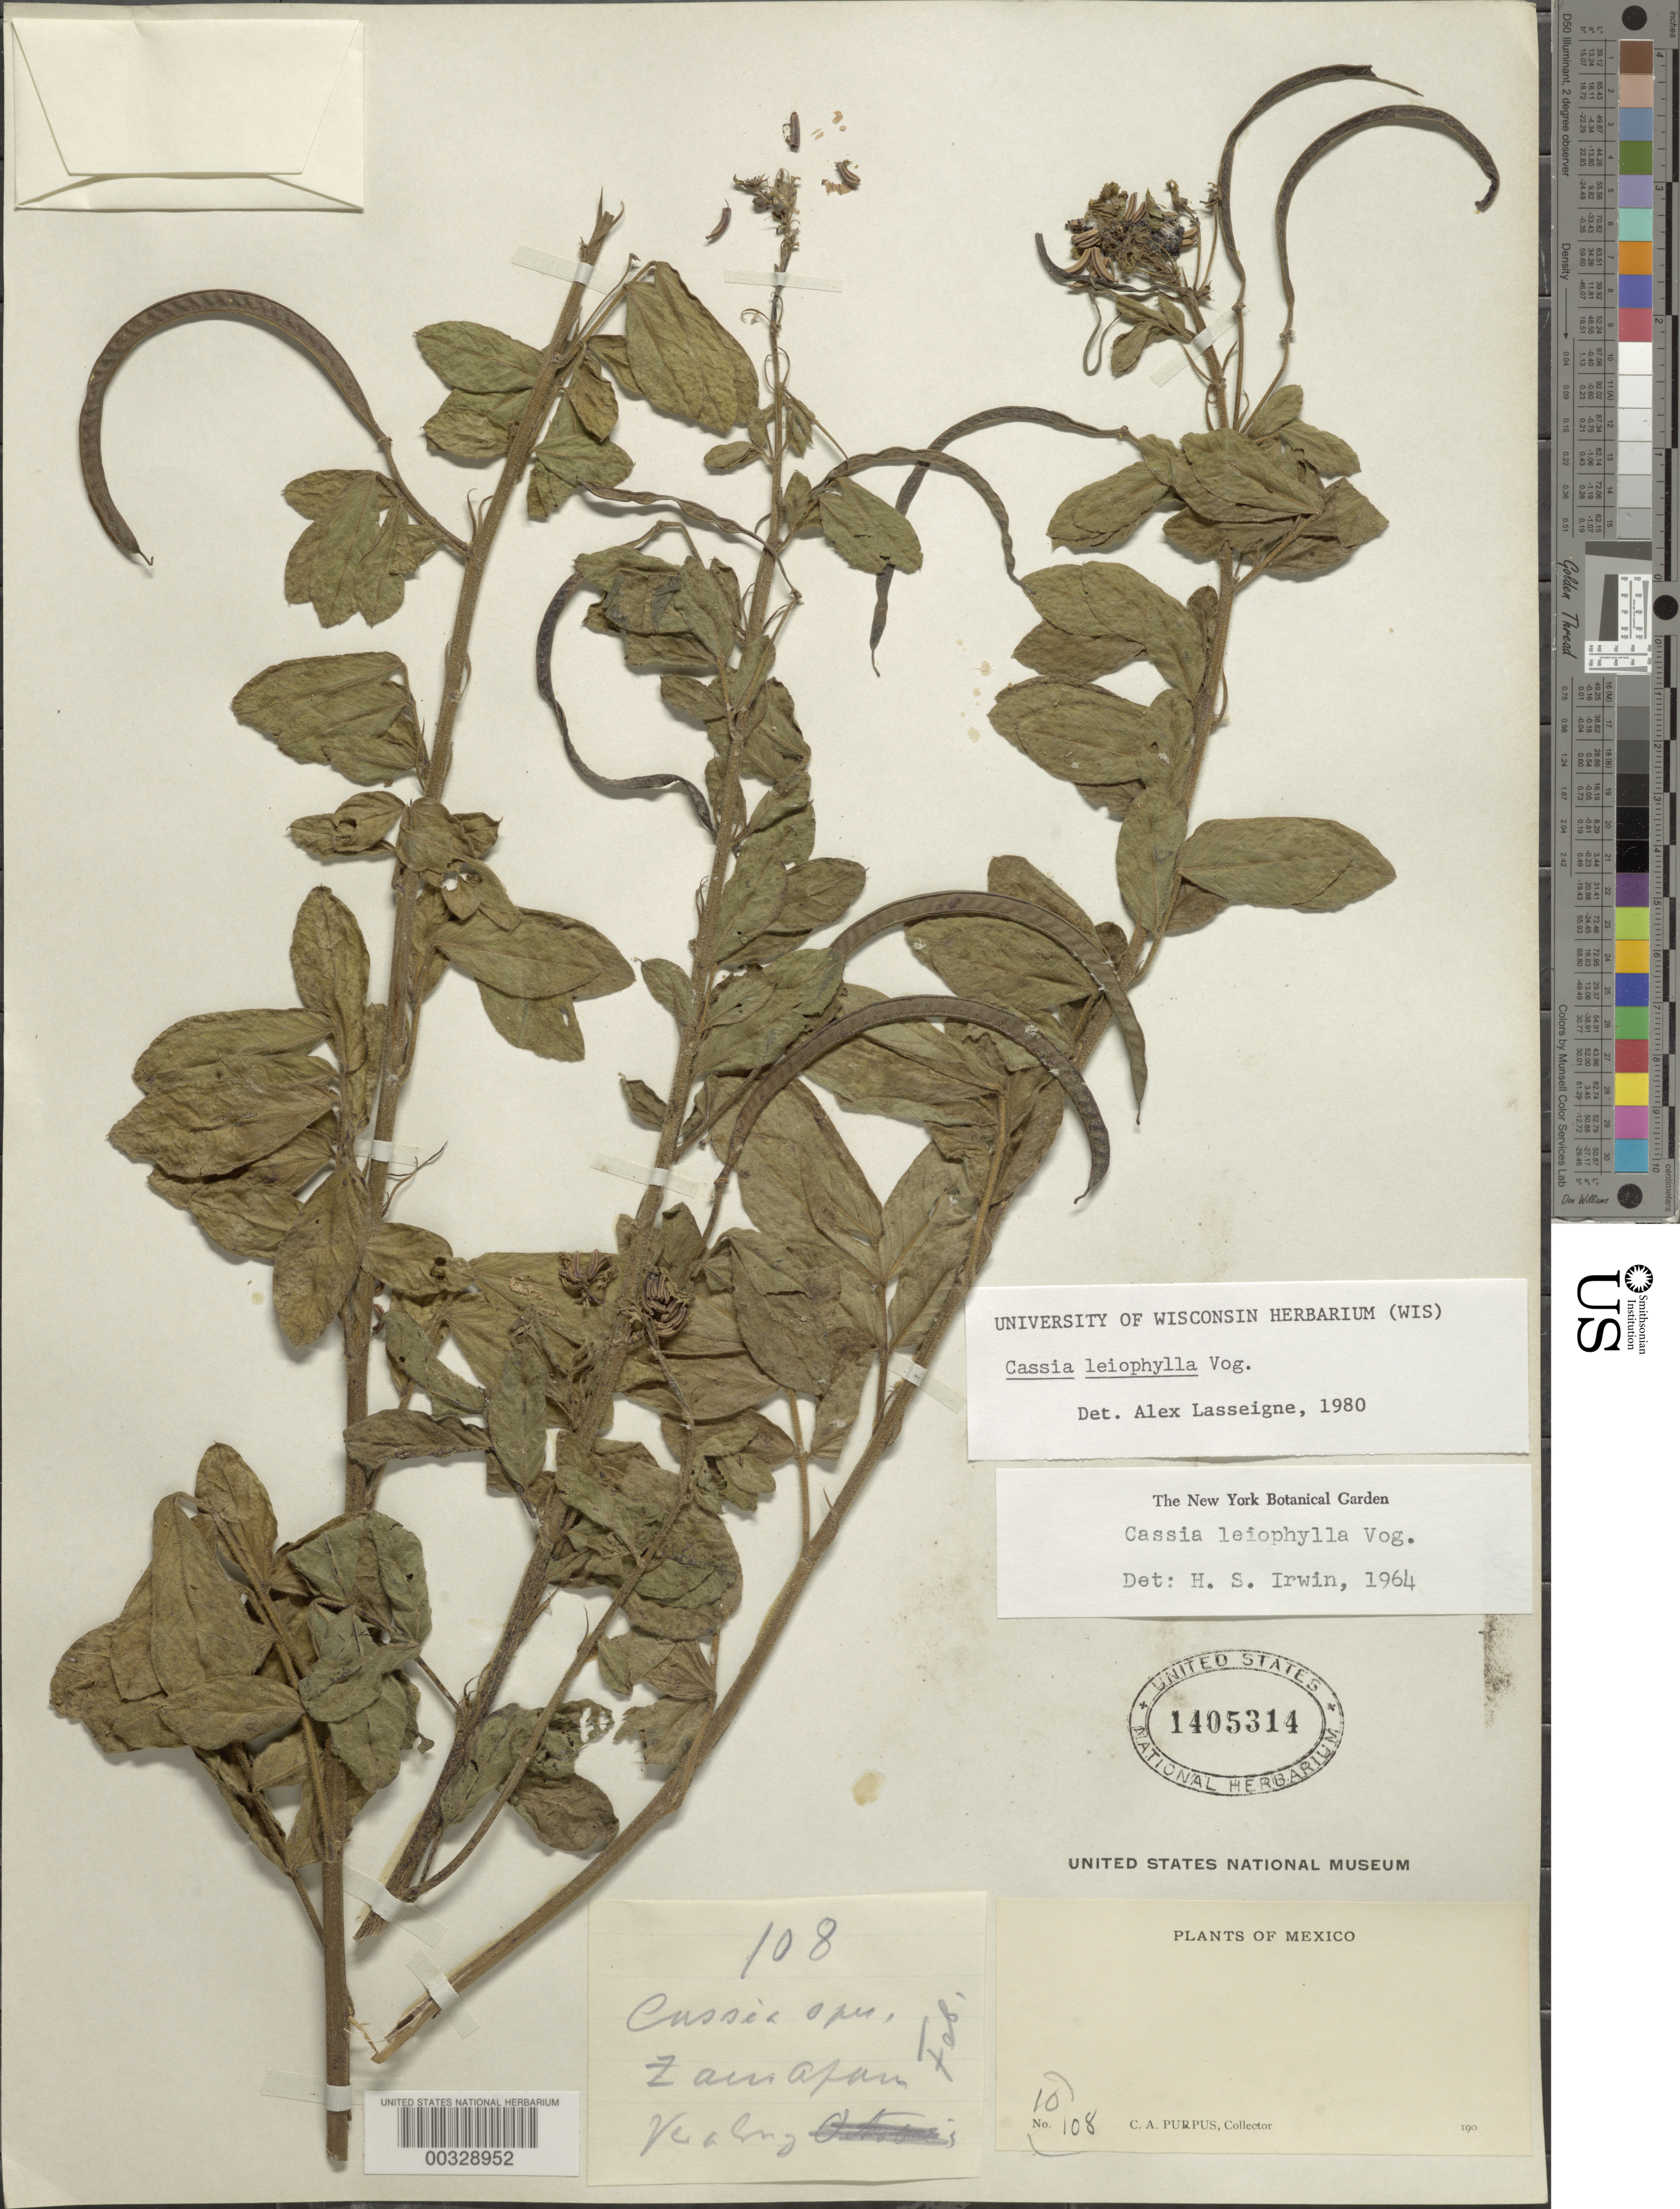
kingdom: Plantae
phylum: Tracheophyta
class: Magnoliopsida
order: Fabales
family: Fabaceae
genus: Senna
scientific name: Senna leiophylla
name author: (Vogel) H.S. Irwin & Barneby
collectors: C. A. Purpus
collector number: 10108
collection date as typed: Feb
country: Mexico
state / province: Veracruz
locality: Zacuapan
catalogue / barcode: US 1405314